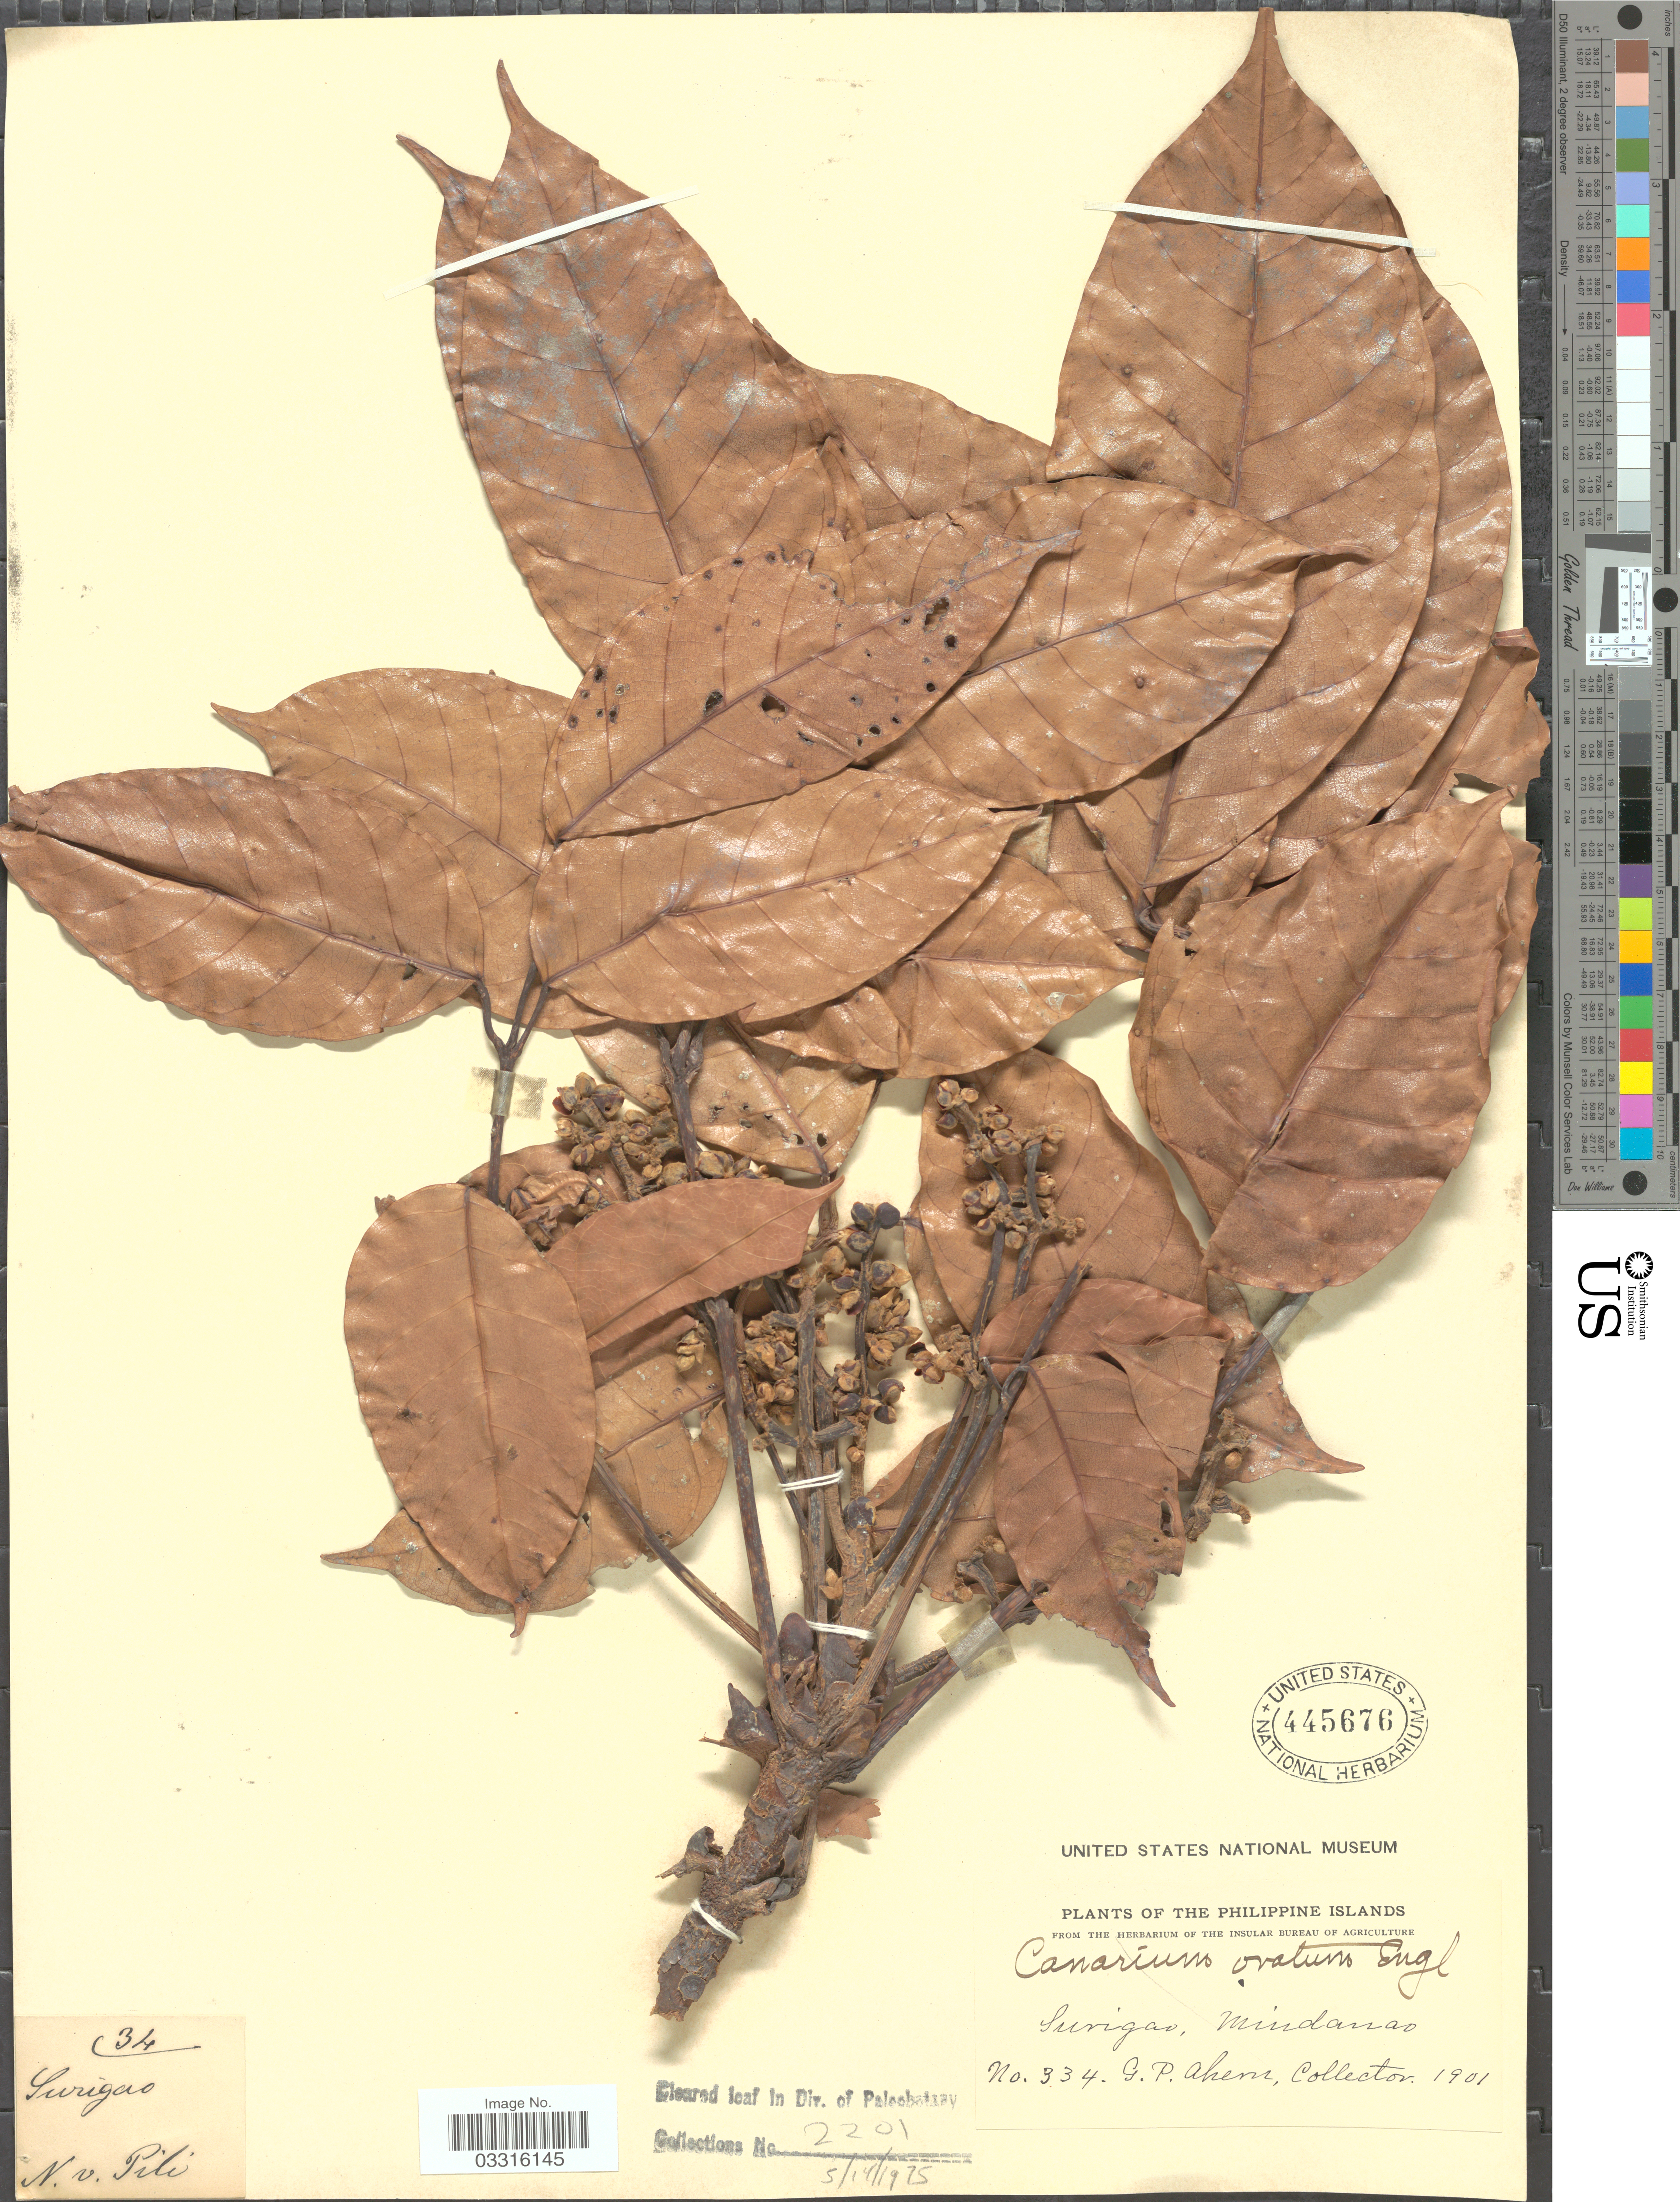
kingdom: Plantae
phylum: Tracheophyta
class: Magnoliopsida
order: Sapindales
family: Burseraceae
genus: Canarium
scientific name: Canarium ovatum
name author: Engl.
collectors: G. Ahern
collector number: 334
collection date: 1901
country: Philippines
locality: Surigao, Mindanao.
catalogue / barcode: US 445676